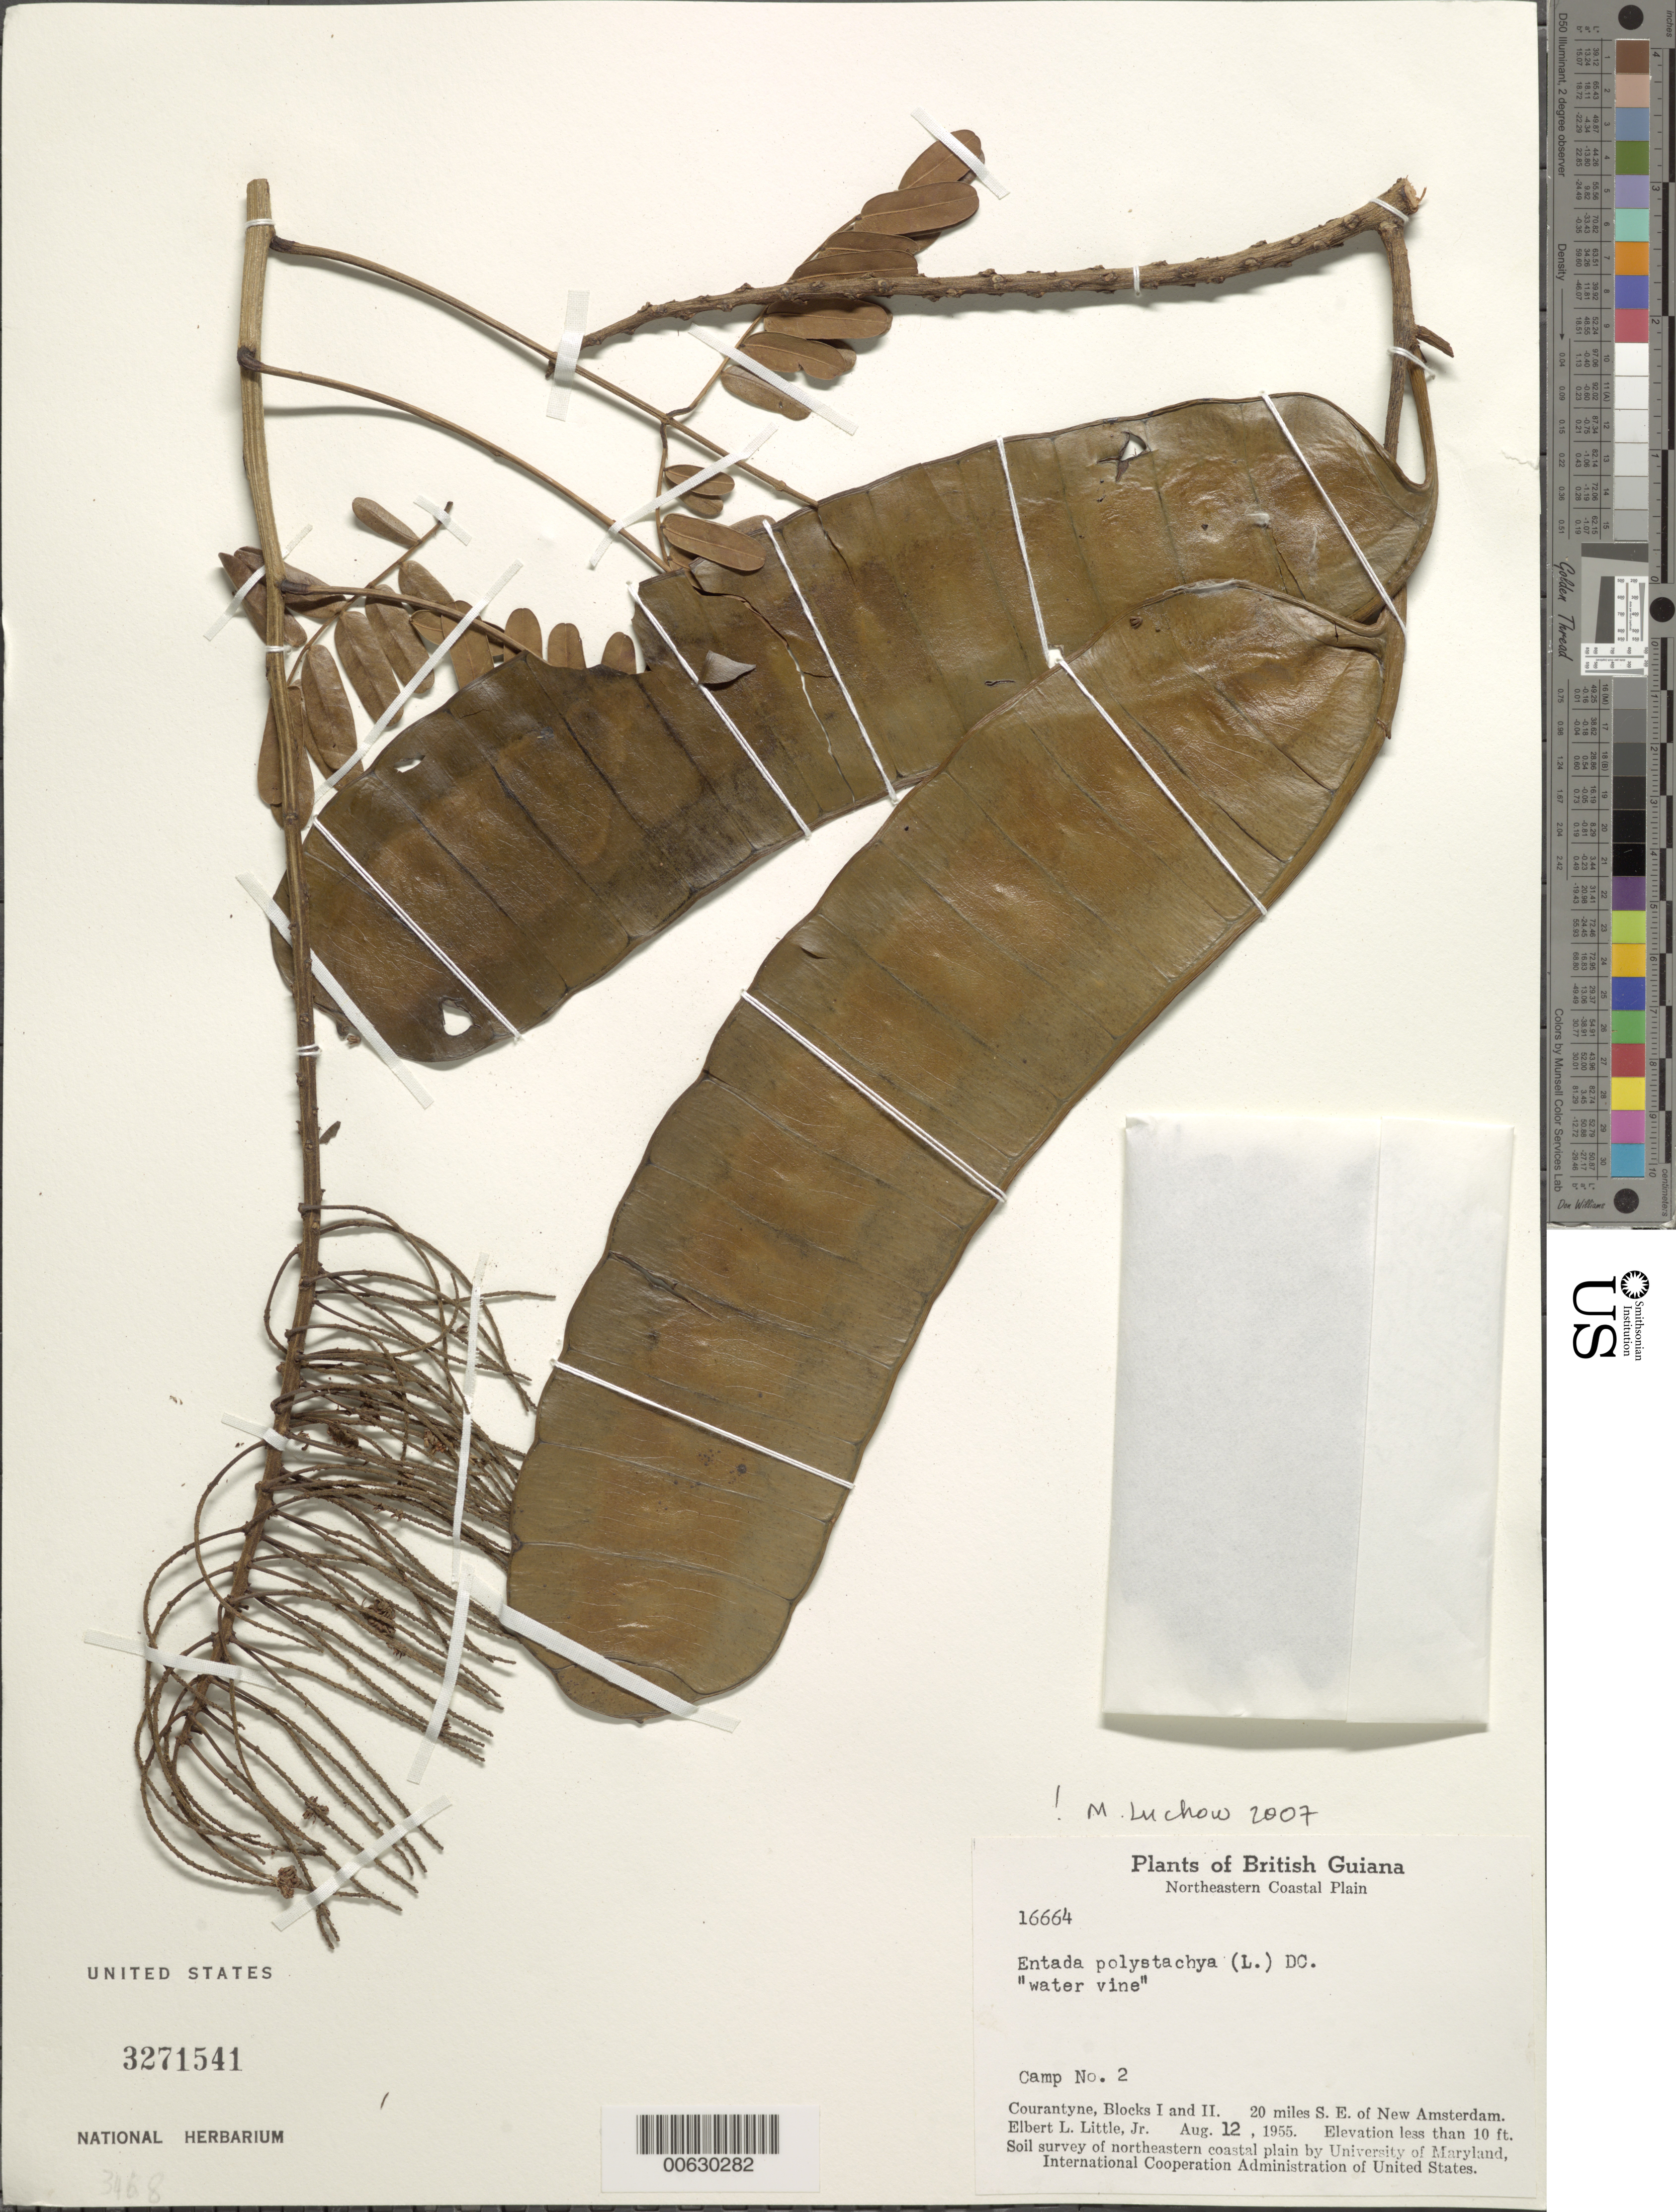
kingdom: Plantae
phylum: Tracheophyta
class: Magnoliopsida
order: Fabales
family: Fabaceae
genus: Entada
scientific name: Entada polystachya var. polystachya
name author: (L.) DC.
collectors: E. L. Little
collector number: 16664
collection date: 1955-08-12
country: Guyana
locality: Northeastern Coastal Plain. Courantyne, Block I and II. 20 miles S. E. of New Amsterdam. British Guiana.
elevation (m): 3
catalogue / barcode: US 3271541